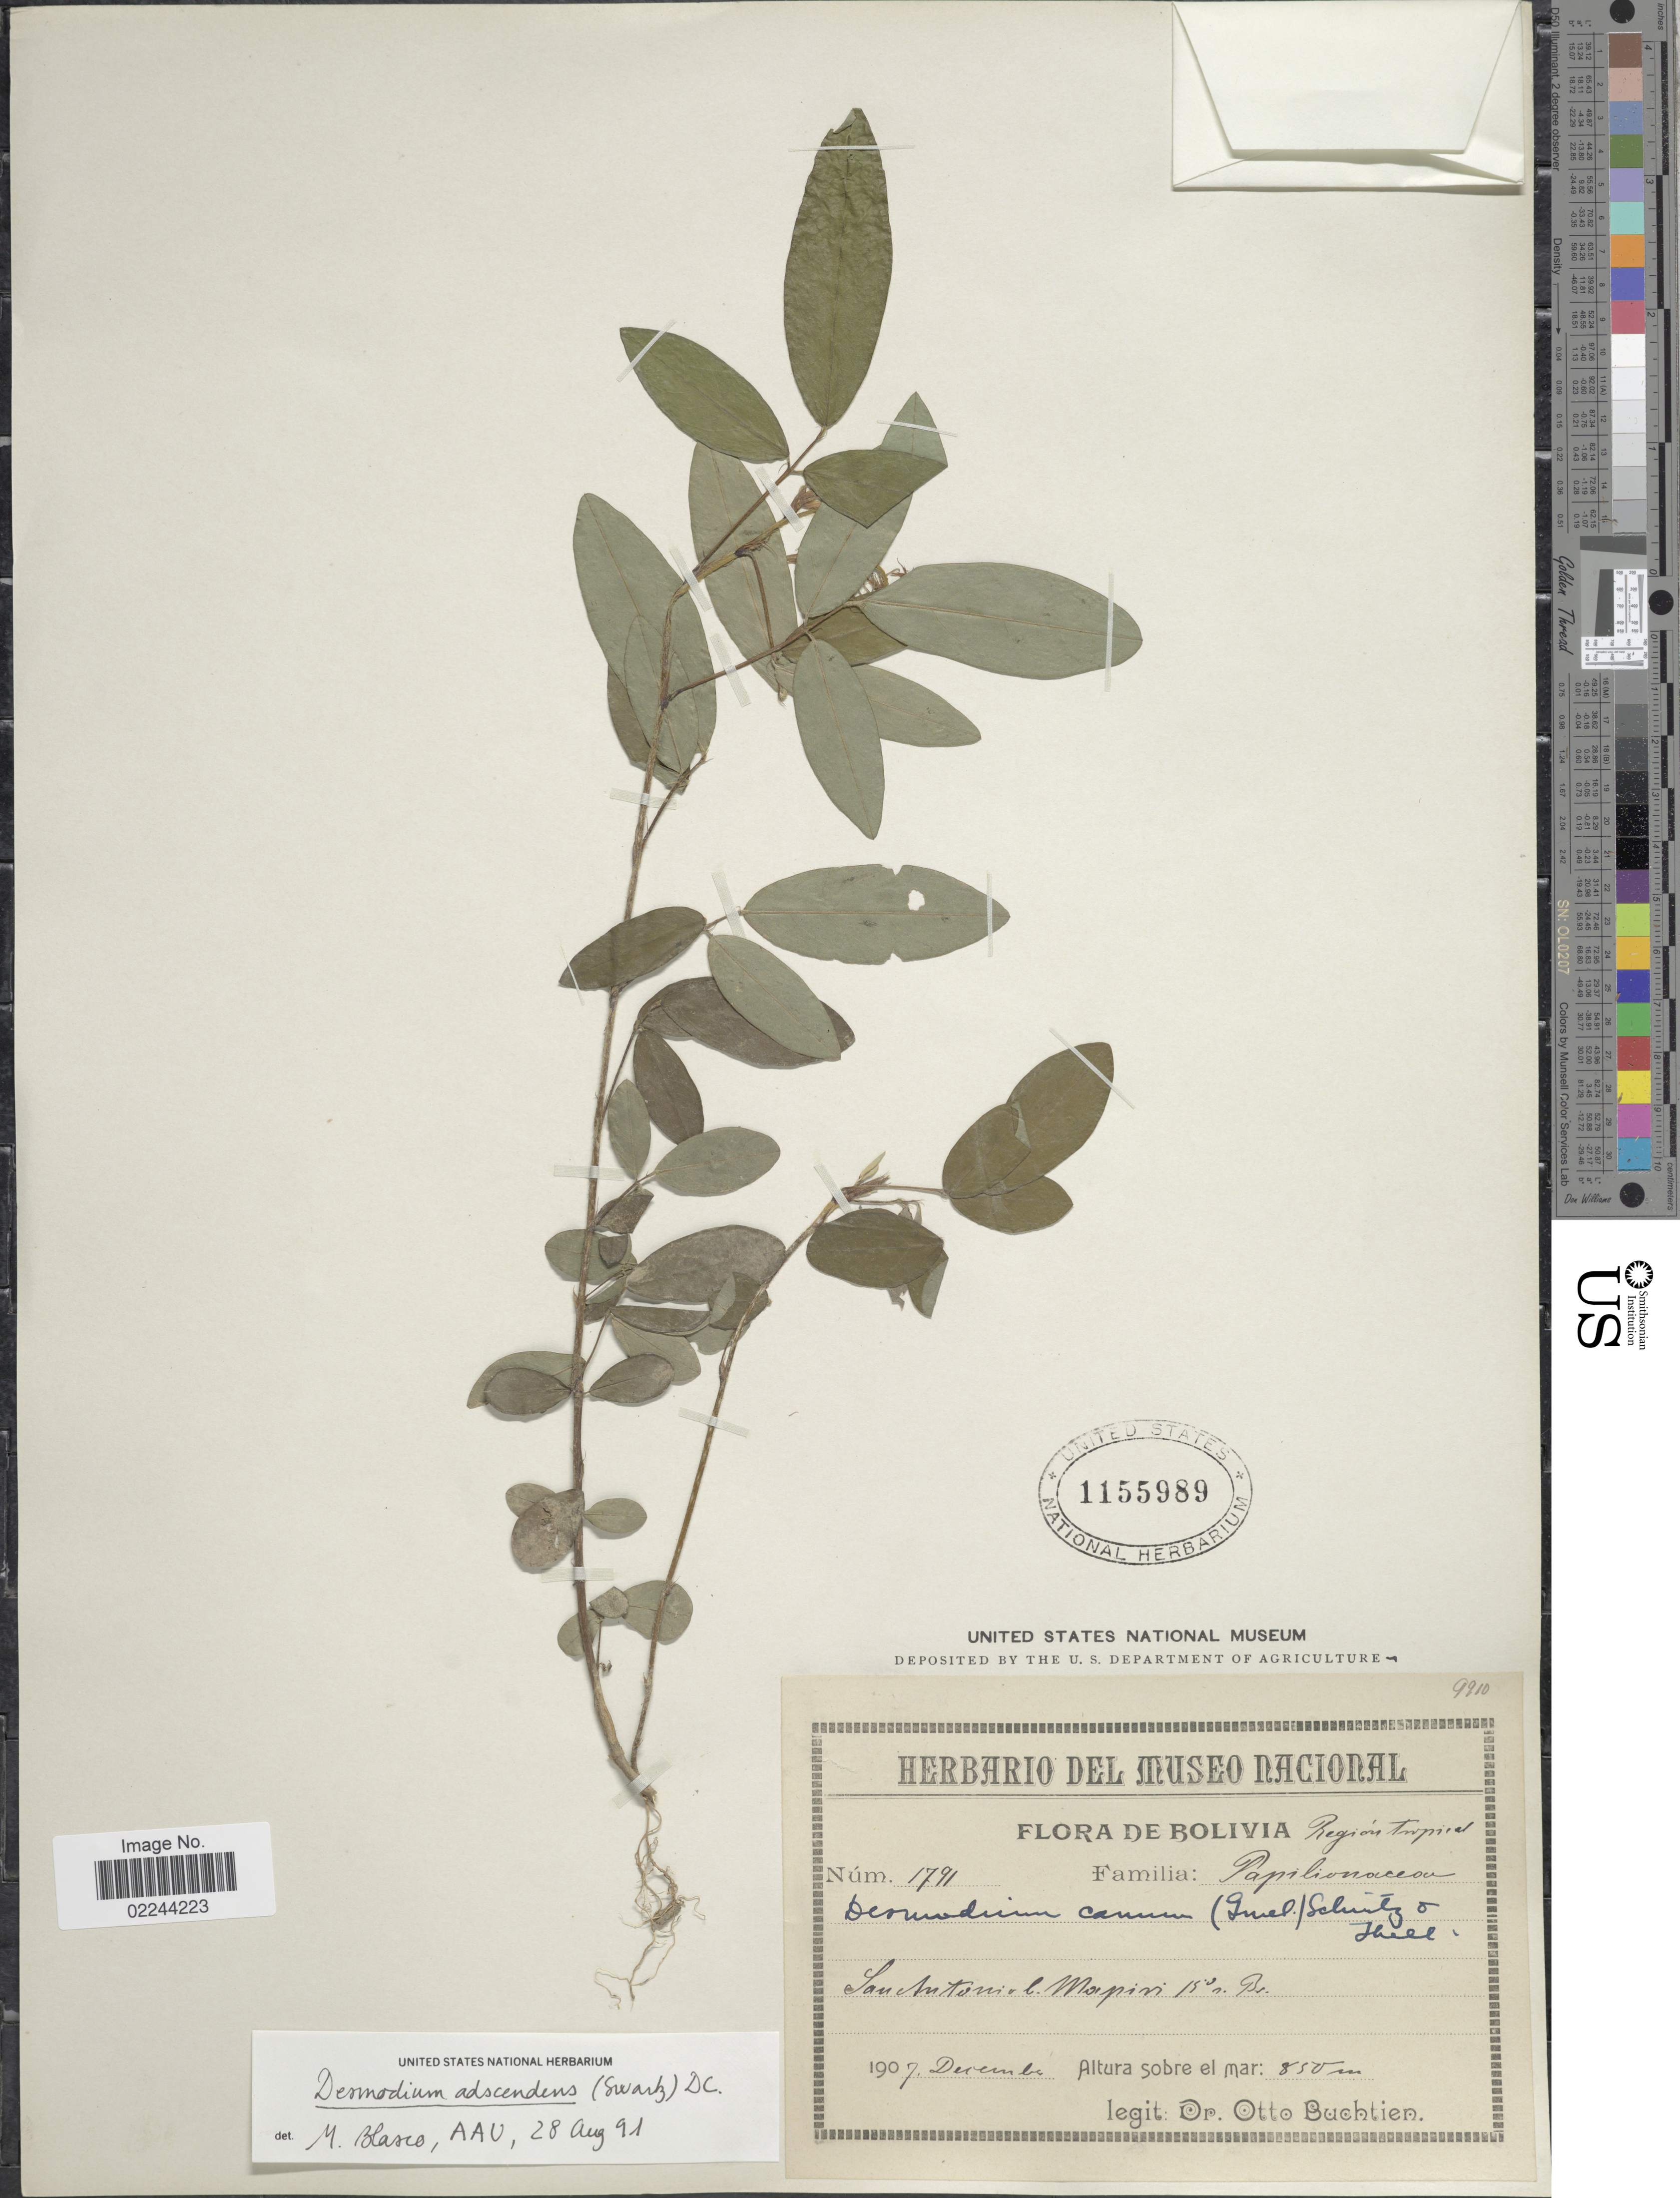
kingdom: Plantae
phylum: Tracheophyta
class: Magnoliopsida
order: Fabales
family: Fabaceae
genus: Grona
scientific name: Grona adscendens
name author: (Sw.) H. Ohashi & K. Ohashi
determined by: Strong, Mark T., (BOT), Smithsonian Institution - National Museum of Natural History (UNITED STATES)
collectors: O. Buchtien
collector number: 1791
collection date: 1907-12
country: Bolivia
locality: Region tropical, San Antonio b. Mapiri 15° n Br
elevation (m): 850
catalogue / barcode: US 1155989